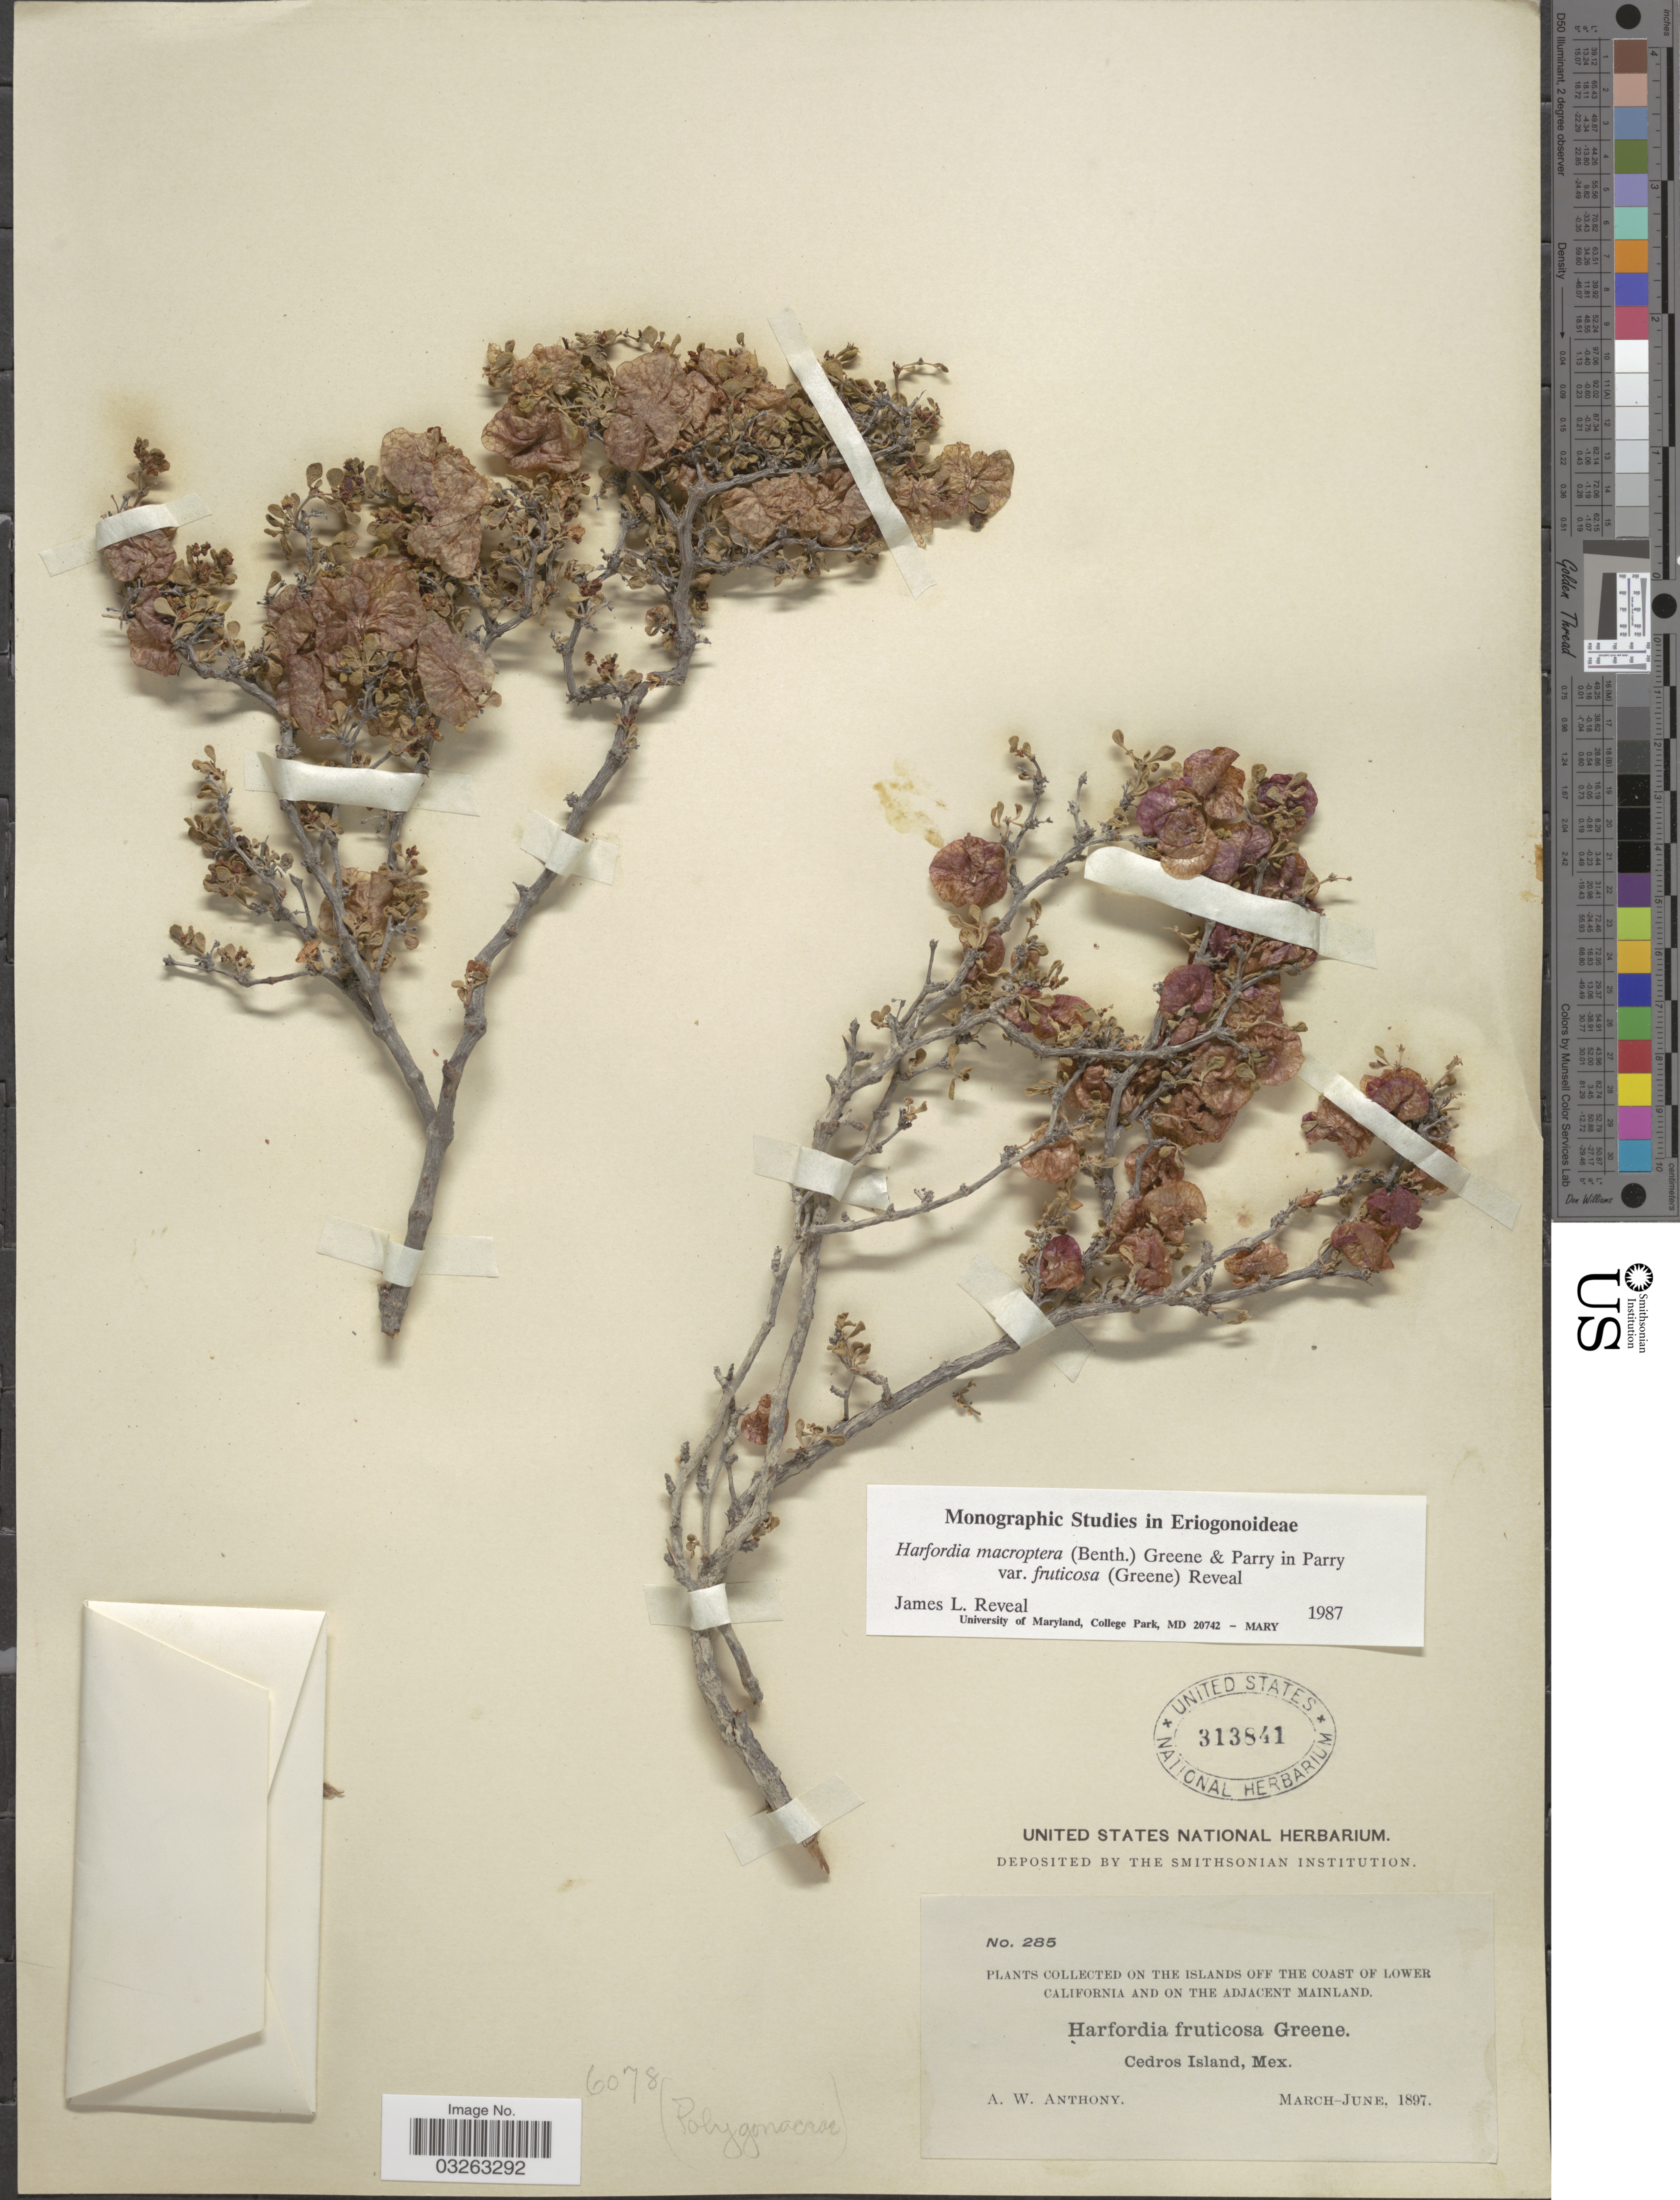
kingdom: Plantae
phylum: Tracheophyta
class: Magnoliopsida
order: Caryophyllales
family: Polygonaceae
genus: Harfordia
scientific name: Harfordia macroptera var. fruticosa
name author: (Greene) Reveal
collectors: A. W. Anthony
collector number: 285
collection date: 1897-03/1897-06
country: Mexico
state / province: Baja California Norte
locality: Islands off the coast of Lower California and on the adjacent mainland. Cedros Island.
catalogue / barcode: US 313841